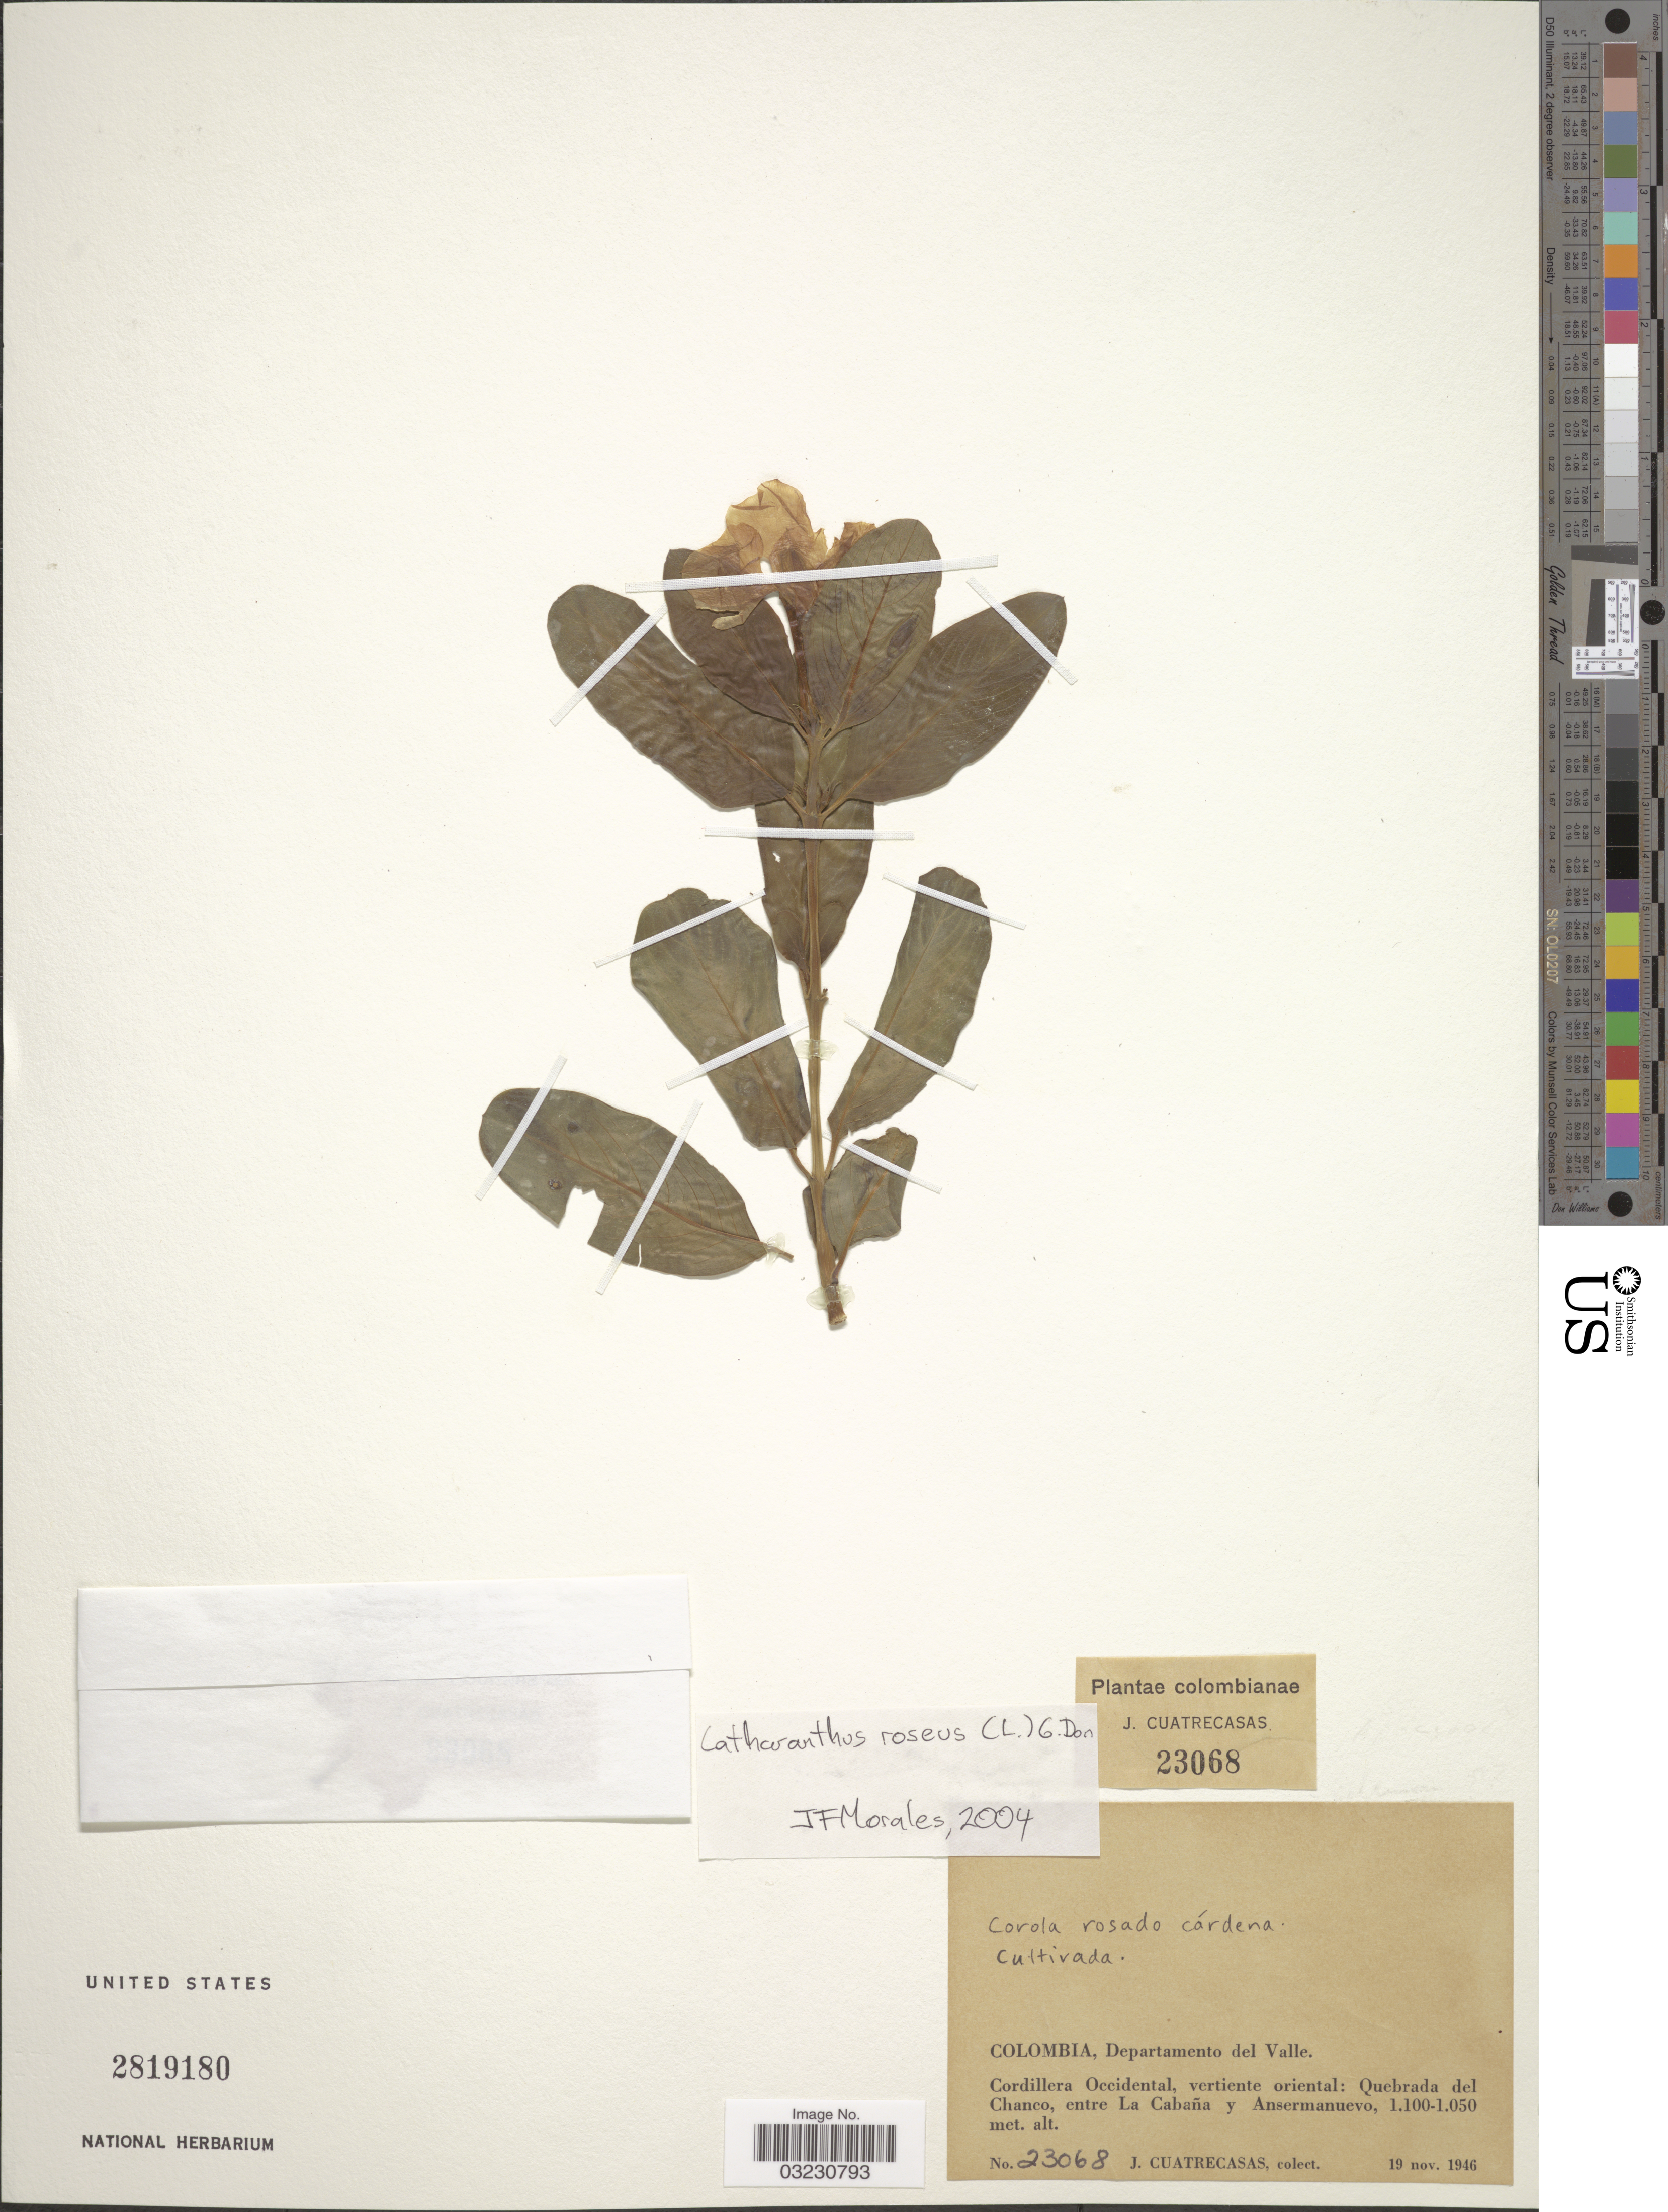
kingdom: Plantae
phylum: Tracheophyta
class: Magnoliopsida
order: Gentianales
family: Apocynaceae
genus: Catharanthus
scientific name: Catharanthus roseus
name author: (L.) G. Don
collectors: J. Cuatrecasas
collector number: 23068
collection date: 1946-11-19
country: Colombia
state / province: Valle del Cauca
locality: Departamento del Valle. Cordillera Occidental, vertiente oriental: Quebrada del Chanco, entre La Cabaña y Ansermanuevo.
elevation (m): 1050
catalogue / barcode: US 2819180